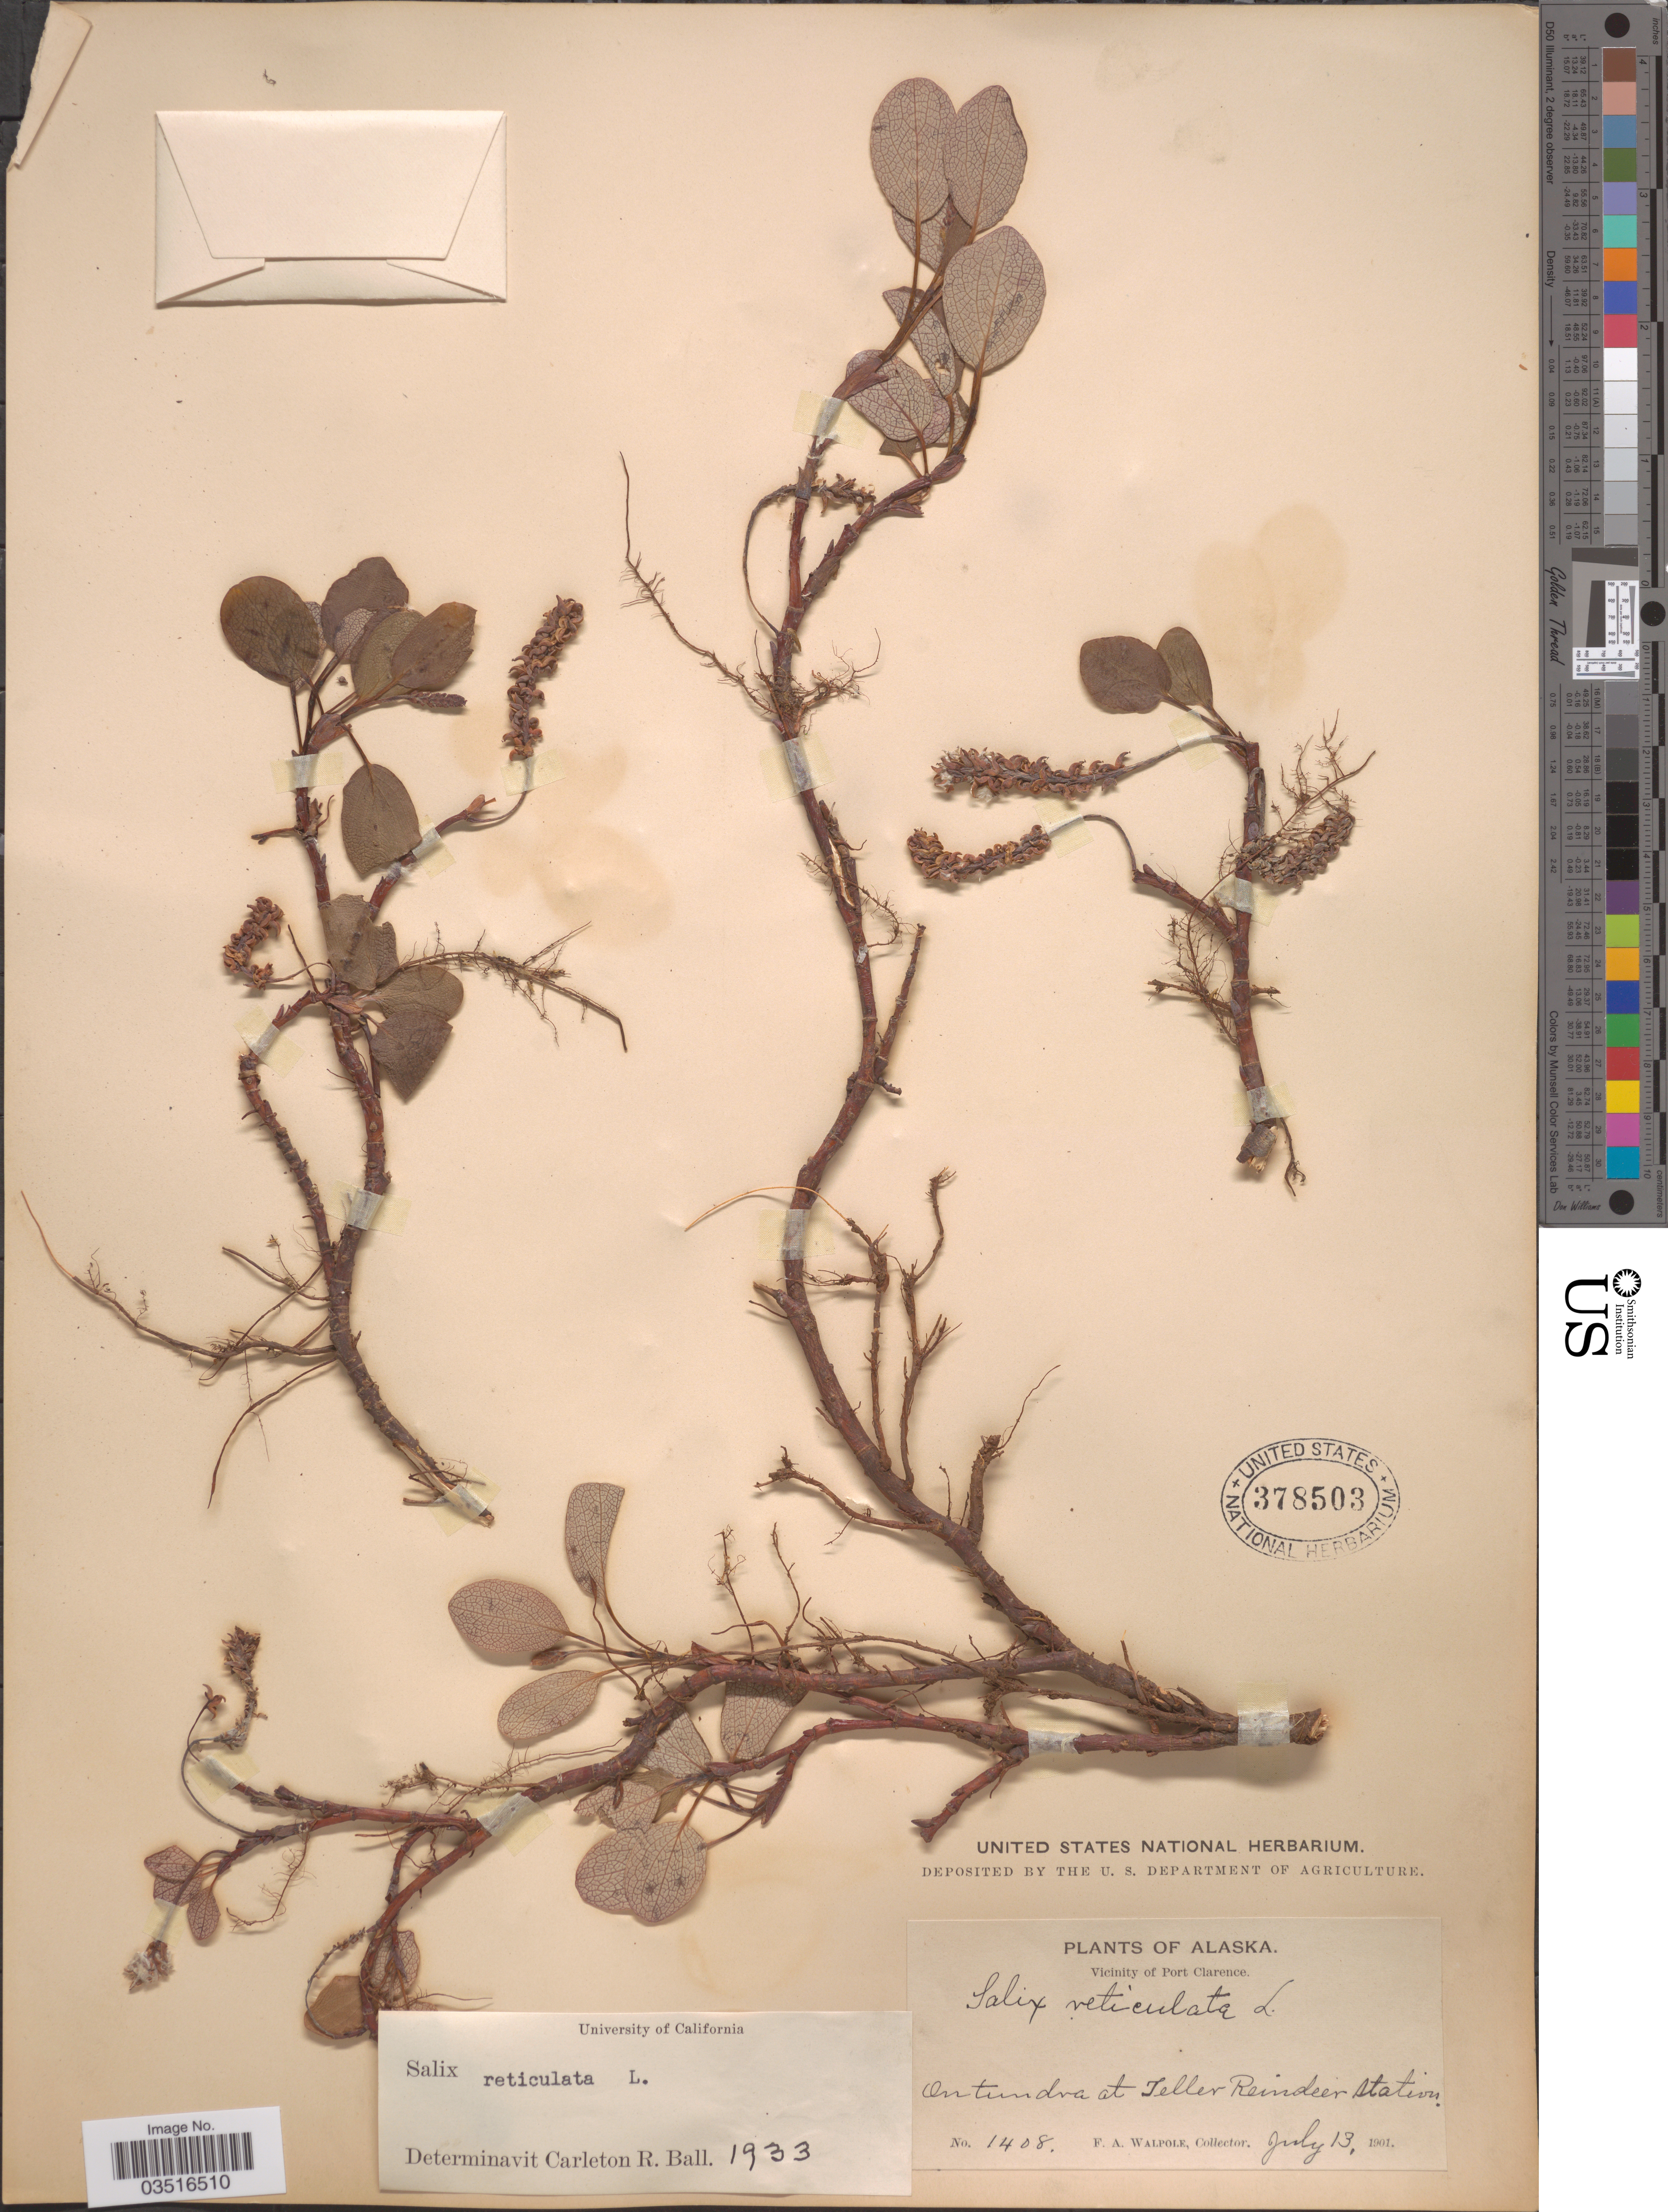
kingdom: Plantae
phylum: Tracheophyta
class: Magnoliopsida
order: Malpighiales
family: Salicaceae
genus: Salix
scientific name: Salix reticulata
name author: L.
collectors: F. Walpole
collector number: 1408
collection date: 1901-07-13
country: United States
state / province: Alaska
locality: Vicinity of Port Clarence. On tundra at Teller Reindeer Station.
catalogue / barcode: US 378503